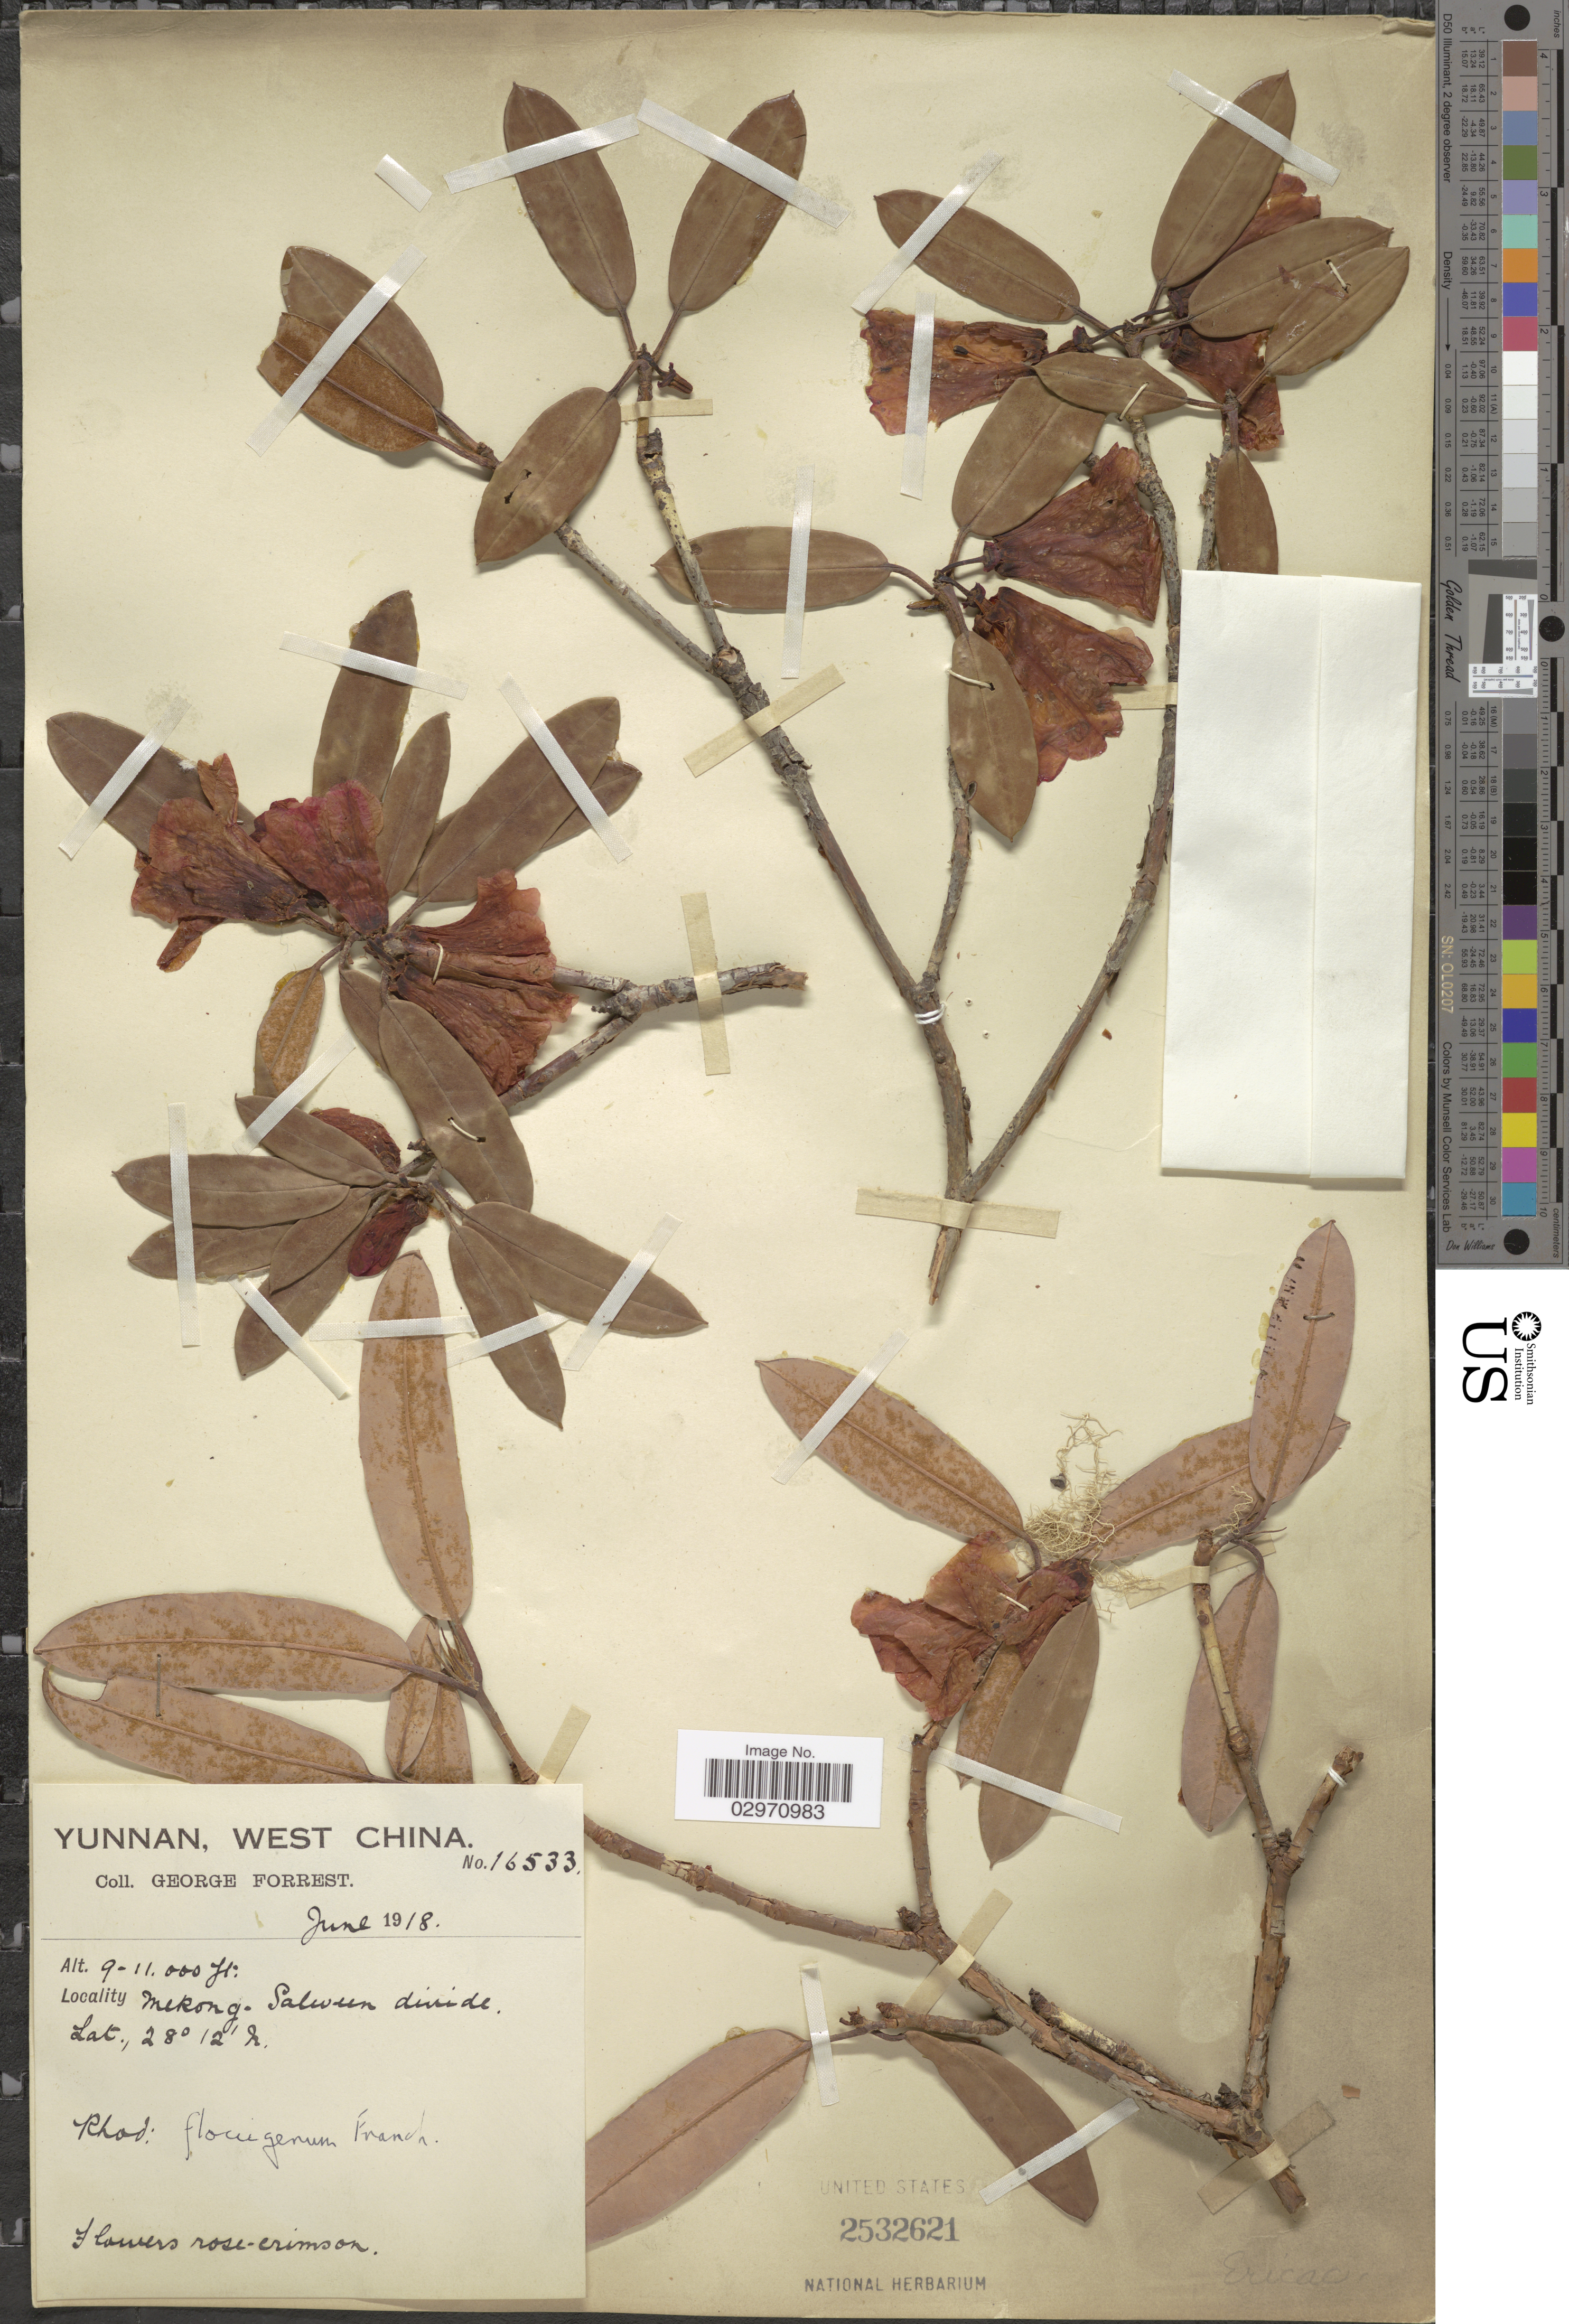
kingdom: Plantae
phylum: Tracheophyta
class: Magnoliopsida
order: Ericales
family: Ericaceae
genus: Rhododendron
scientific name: Rhododendron floccigerum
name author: Franch.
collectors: G. Forrest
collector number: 16533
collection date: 1918-06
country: China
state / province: Yunnan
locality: West China. Mekong-Salween divide.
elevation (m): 2743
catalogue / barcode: US 2532621